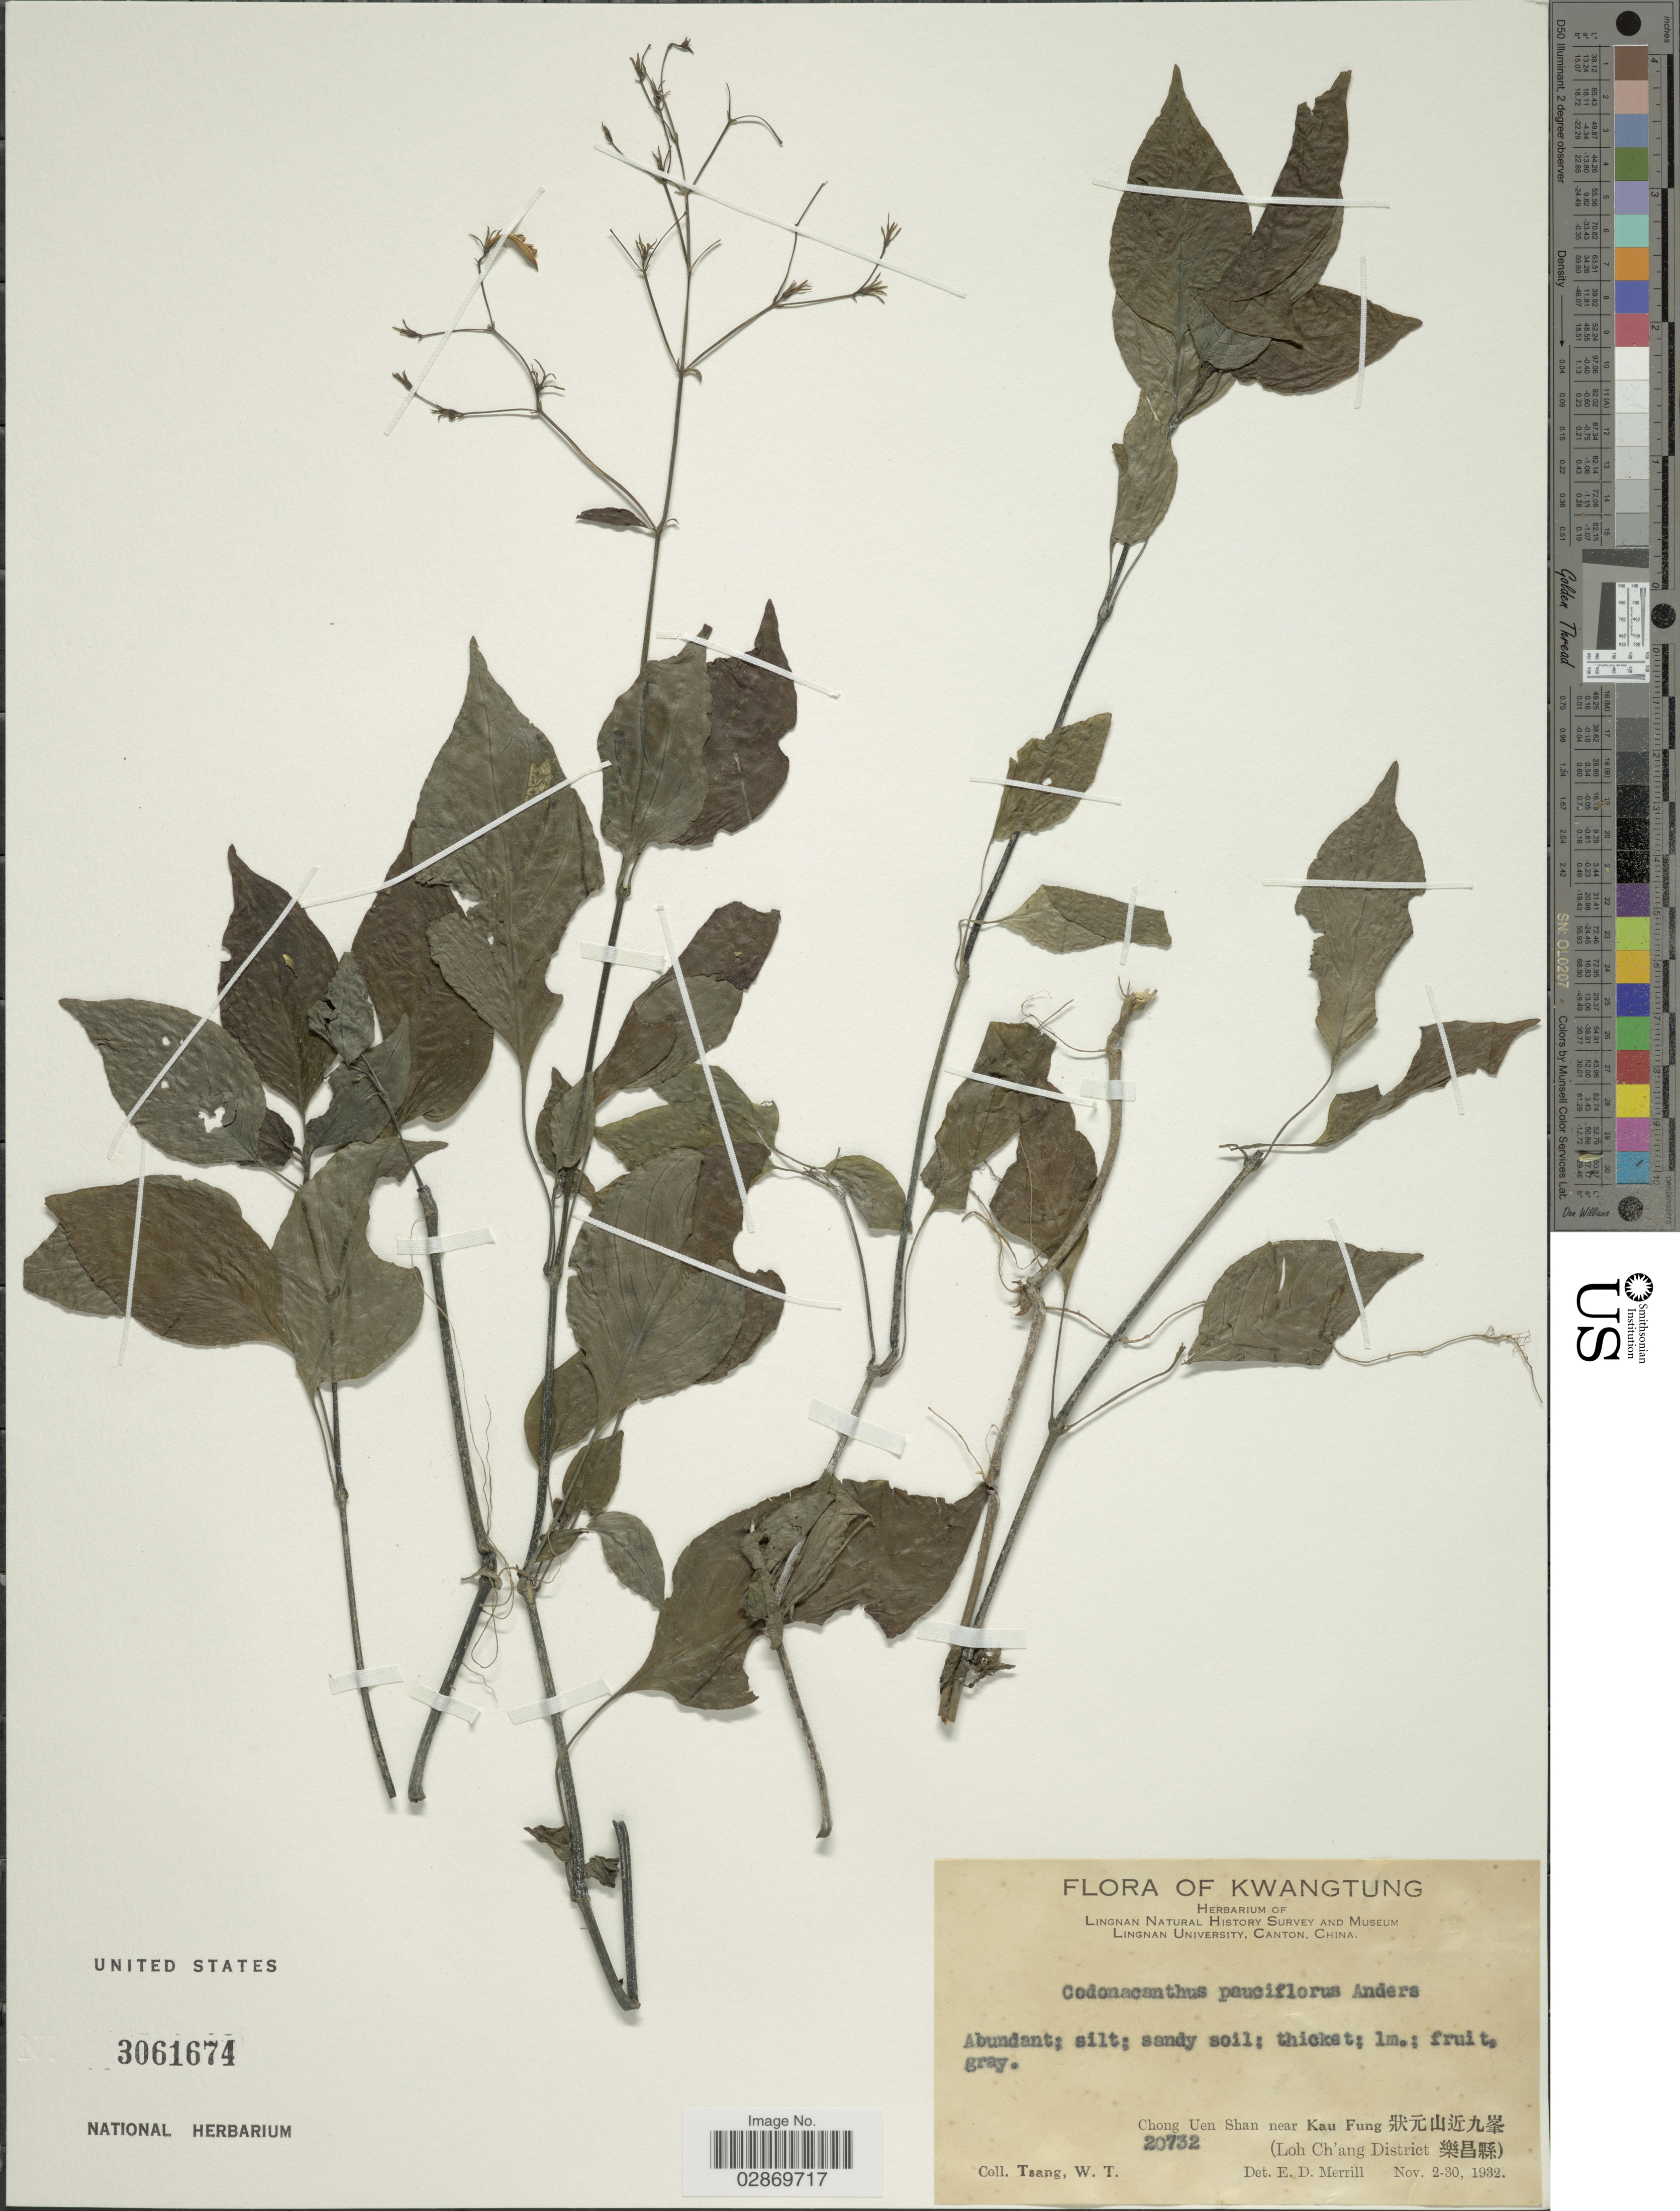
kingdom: Plantae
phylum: Tracheophyta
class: Magnoliopsida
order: Lamiales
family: Acanthaceae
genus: Codonacanthus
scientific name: Codonacanthus pauciflorus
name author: (Nees) Nees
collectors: W. T. Tsang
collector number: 20732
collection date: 1932-11-02/1932-11-30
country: China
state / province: Guangdong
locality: Kwangtung, Chong Uen Shan near Kau Fung, X, (Loh Ch'ang District, X).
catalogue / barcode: US 3061674